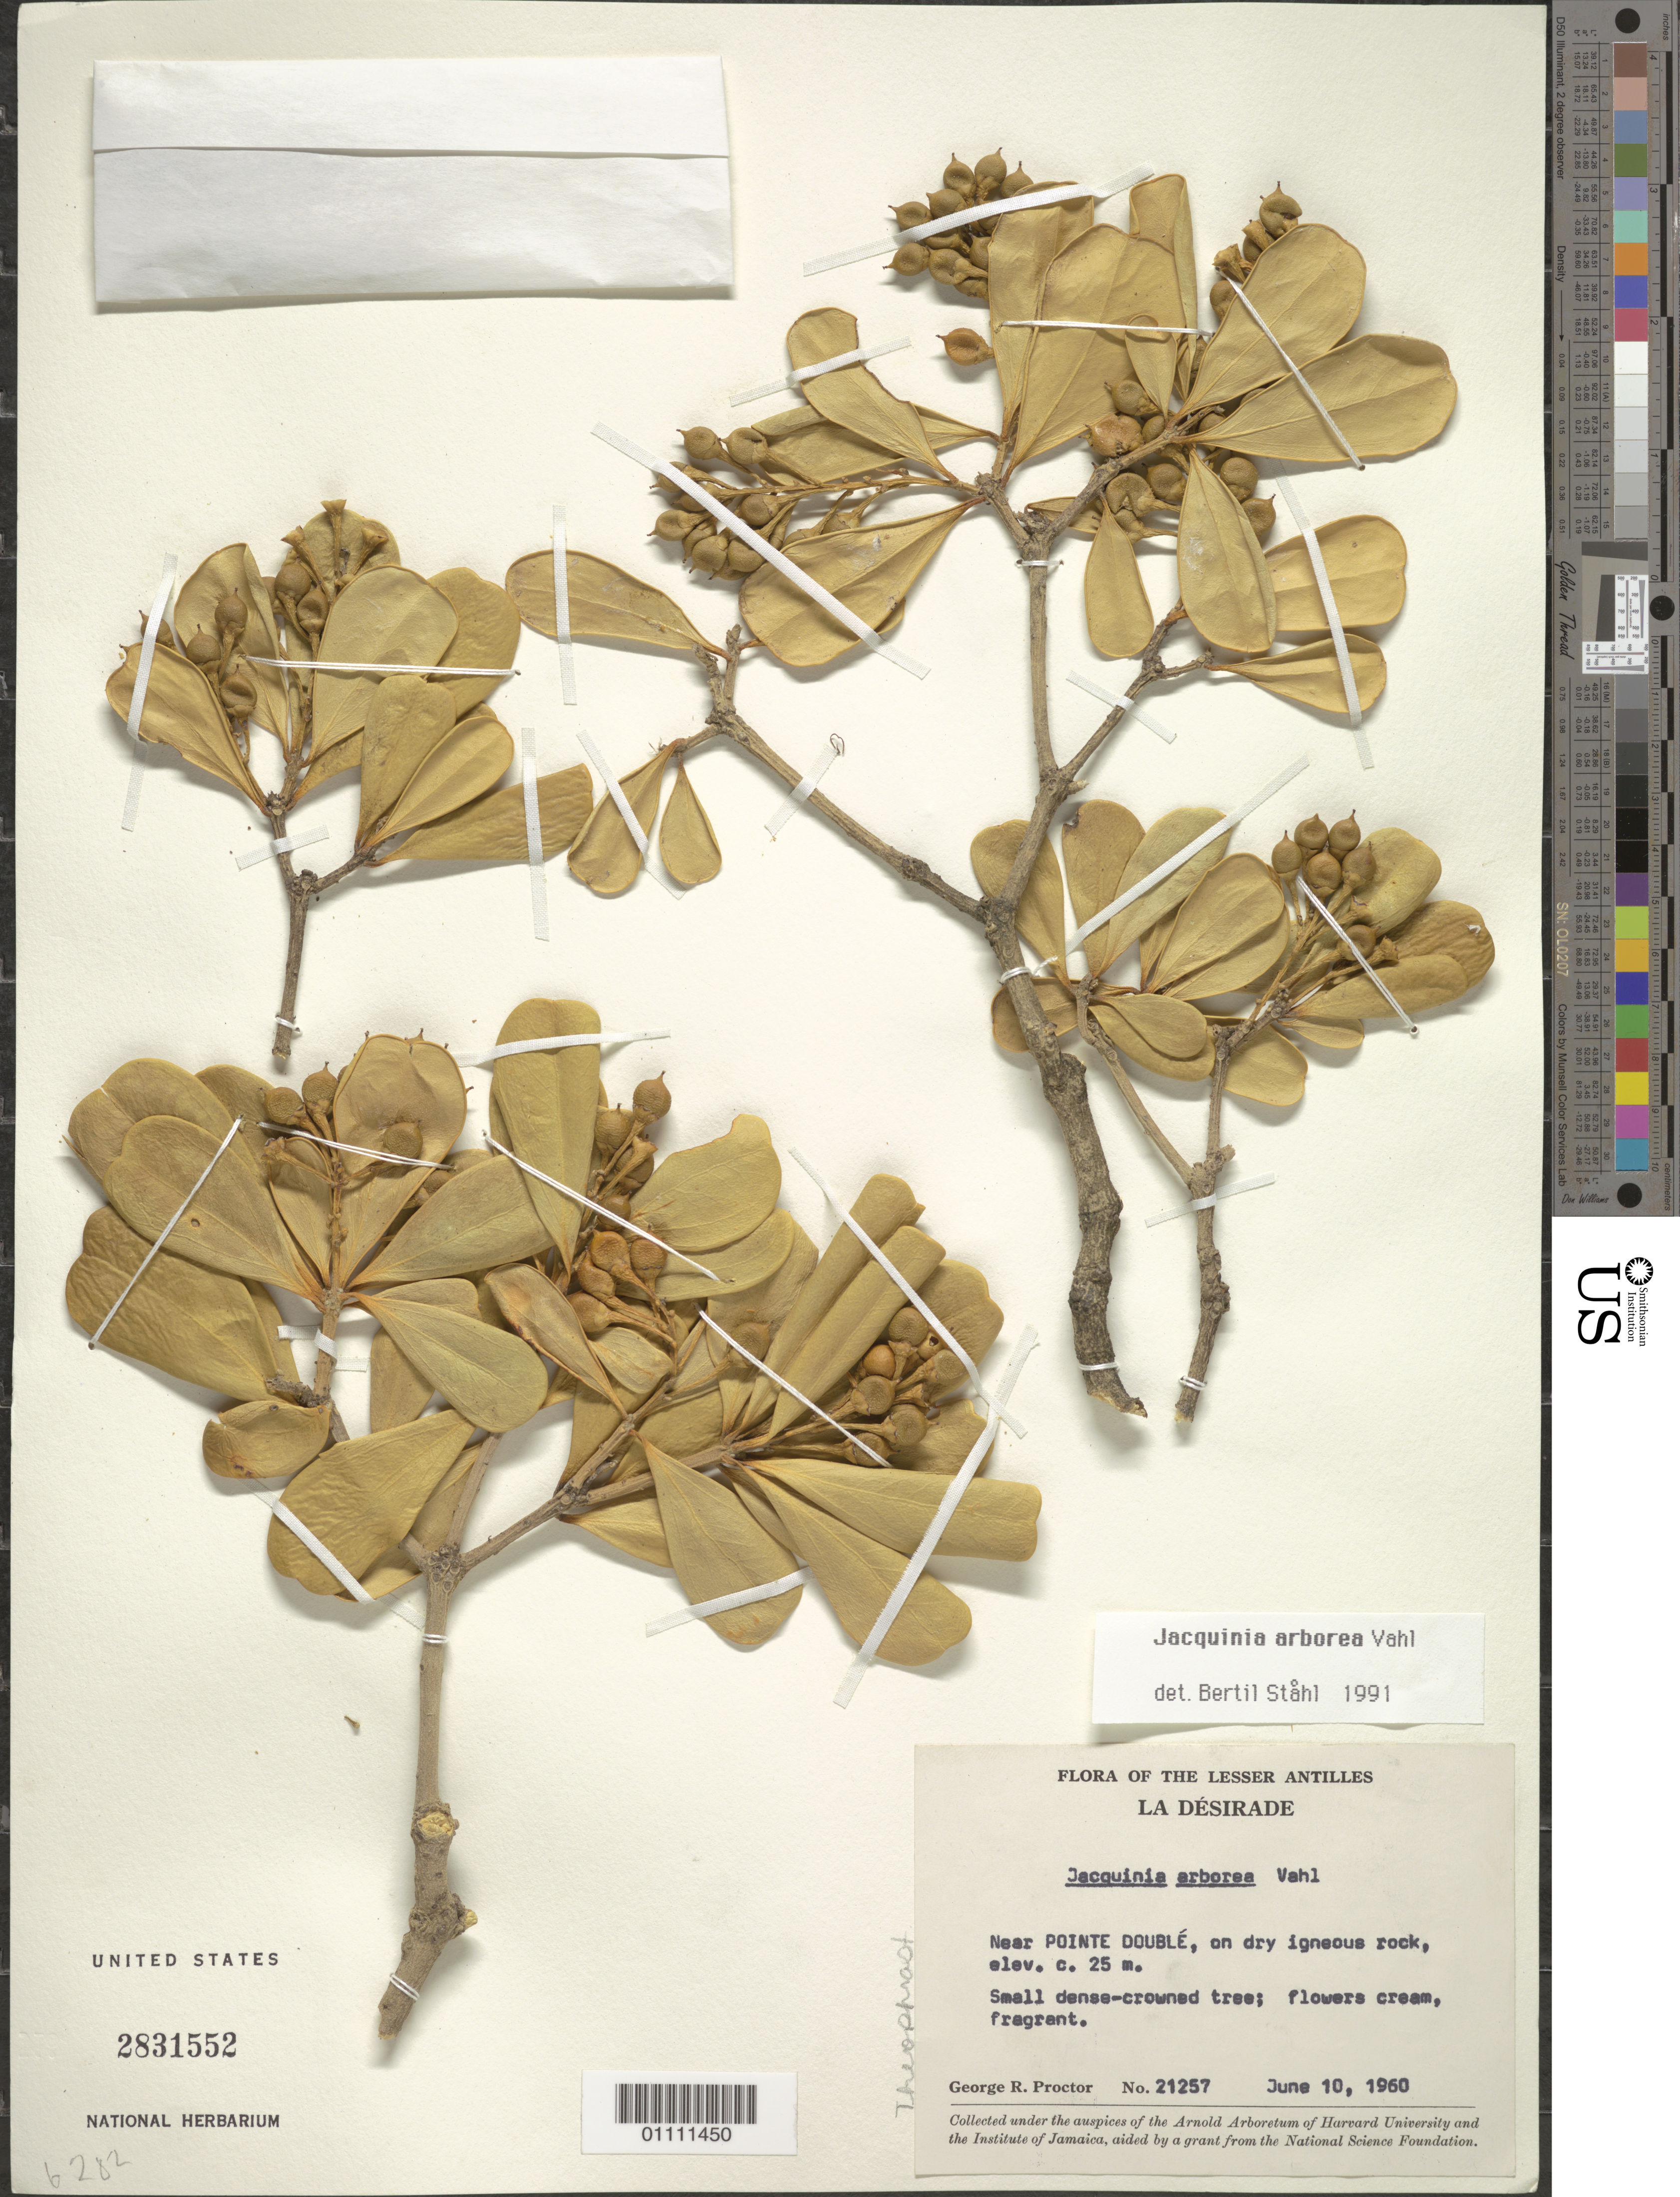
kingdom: Plantae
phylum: Tracheophyta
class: Magnoliopsida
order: Ericales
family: Primulaceae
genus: Jacquinia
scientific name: Jacquinia arborea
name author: Vahl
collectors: G. R. Proctor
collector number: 21257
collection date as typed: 10 Jun 1960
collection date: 1960-06-10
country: Guadeloupe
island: La Désirade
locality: Near Pointe Double, on dry igneous rock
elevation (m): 25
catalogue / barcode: US 2831552